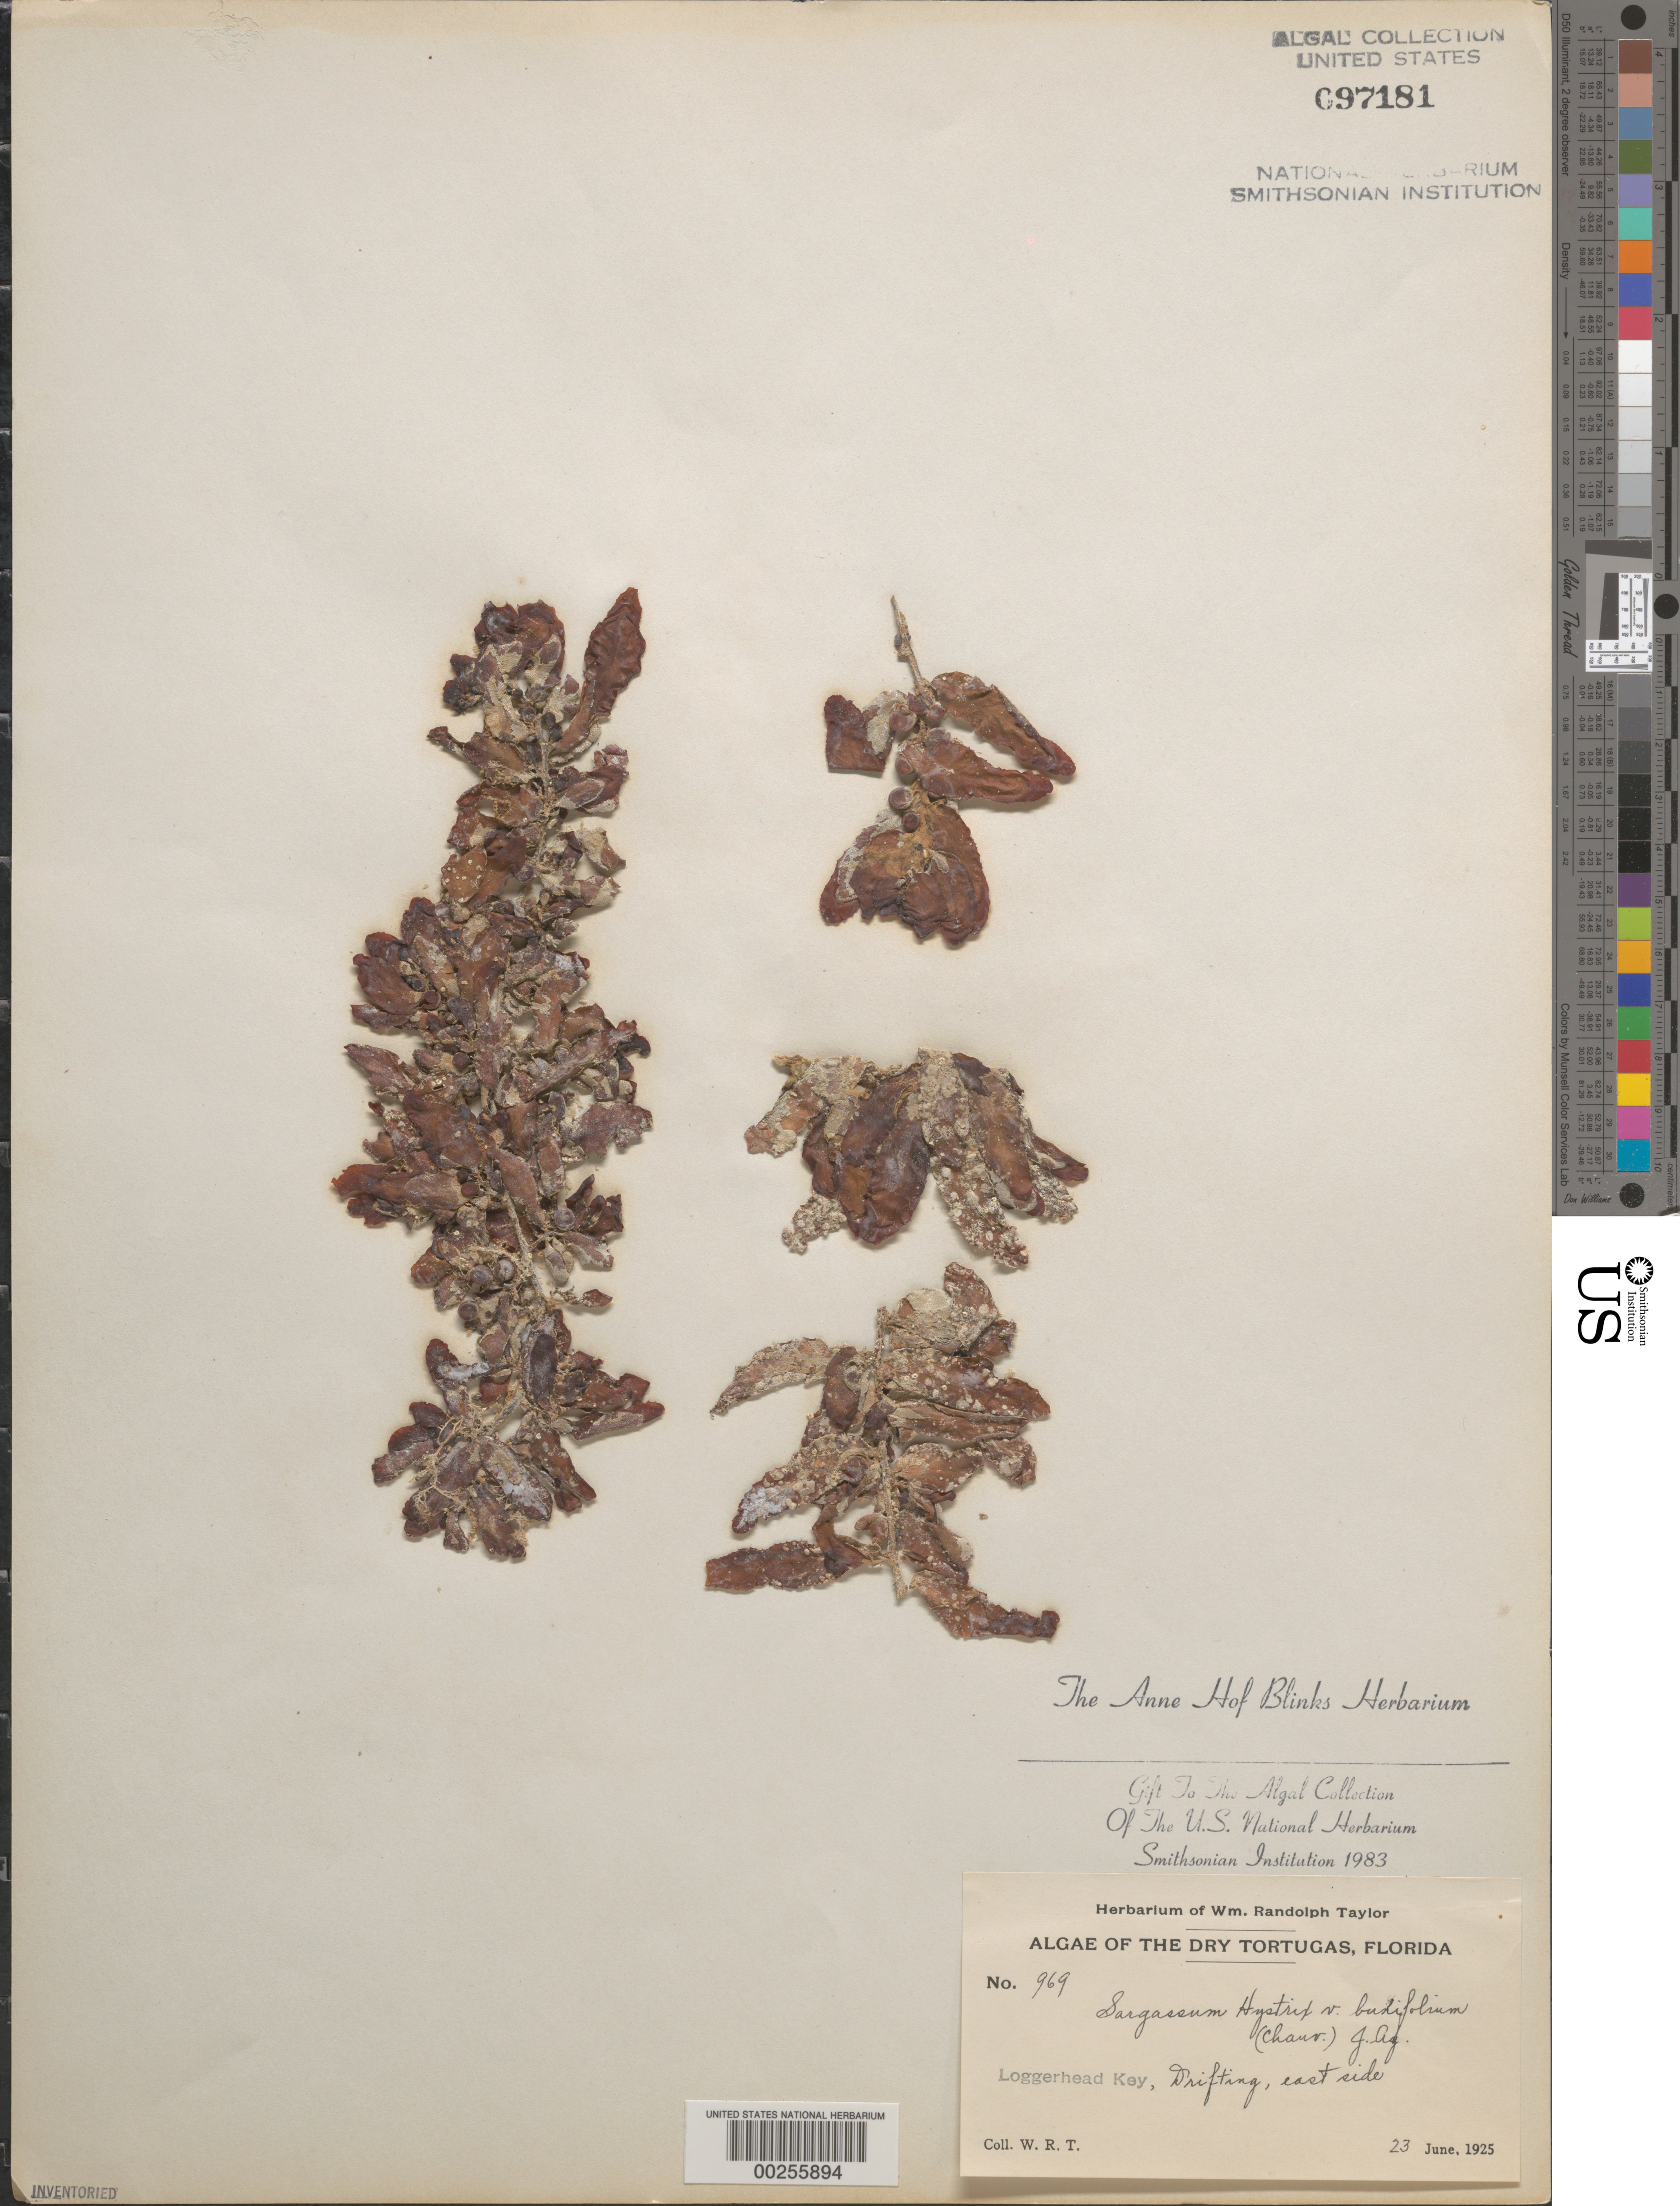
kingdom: Chromista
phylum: Ochrophyta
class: Phaeophyceae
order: Fucales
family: Sargassaceae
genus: Sargassum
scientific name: Sargassum hystrix var. buxifolium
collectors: W. R. Taylor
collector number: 969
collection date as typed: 23 Jun 1925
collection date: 1925-06-23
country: United States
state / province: Florida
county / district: Monroe County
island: Loggerhead Key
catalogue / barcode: US 97181